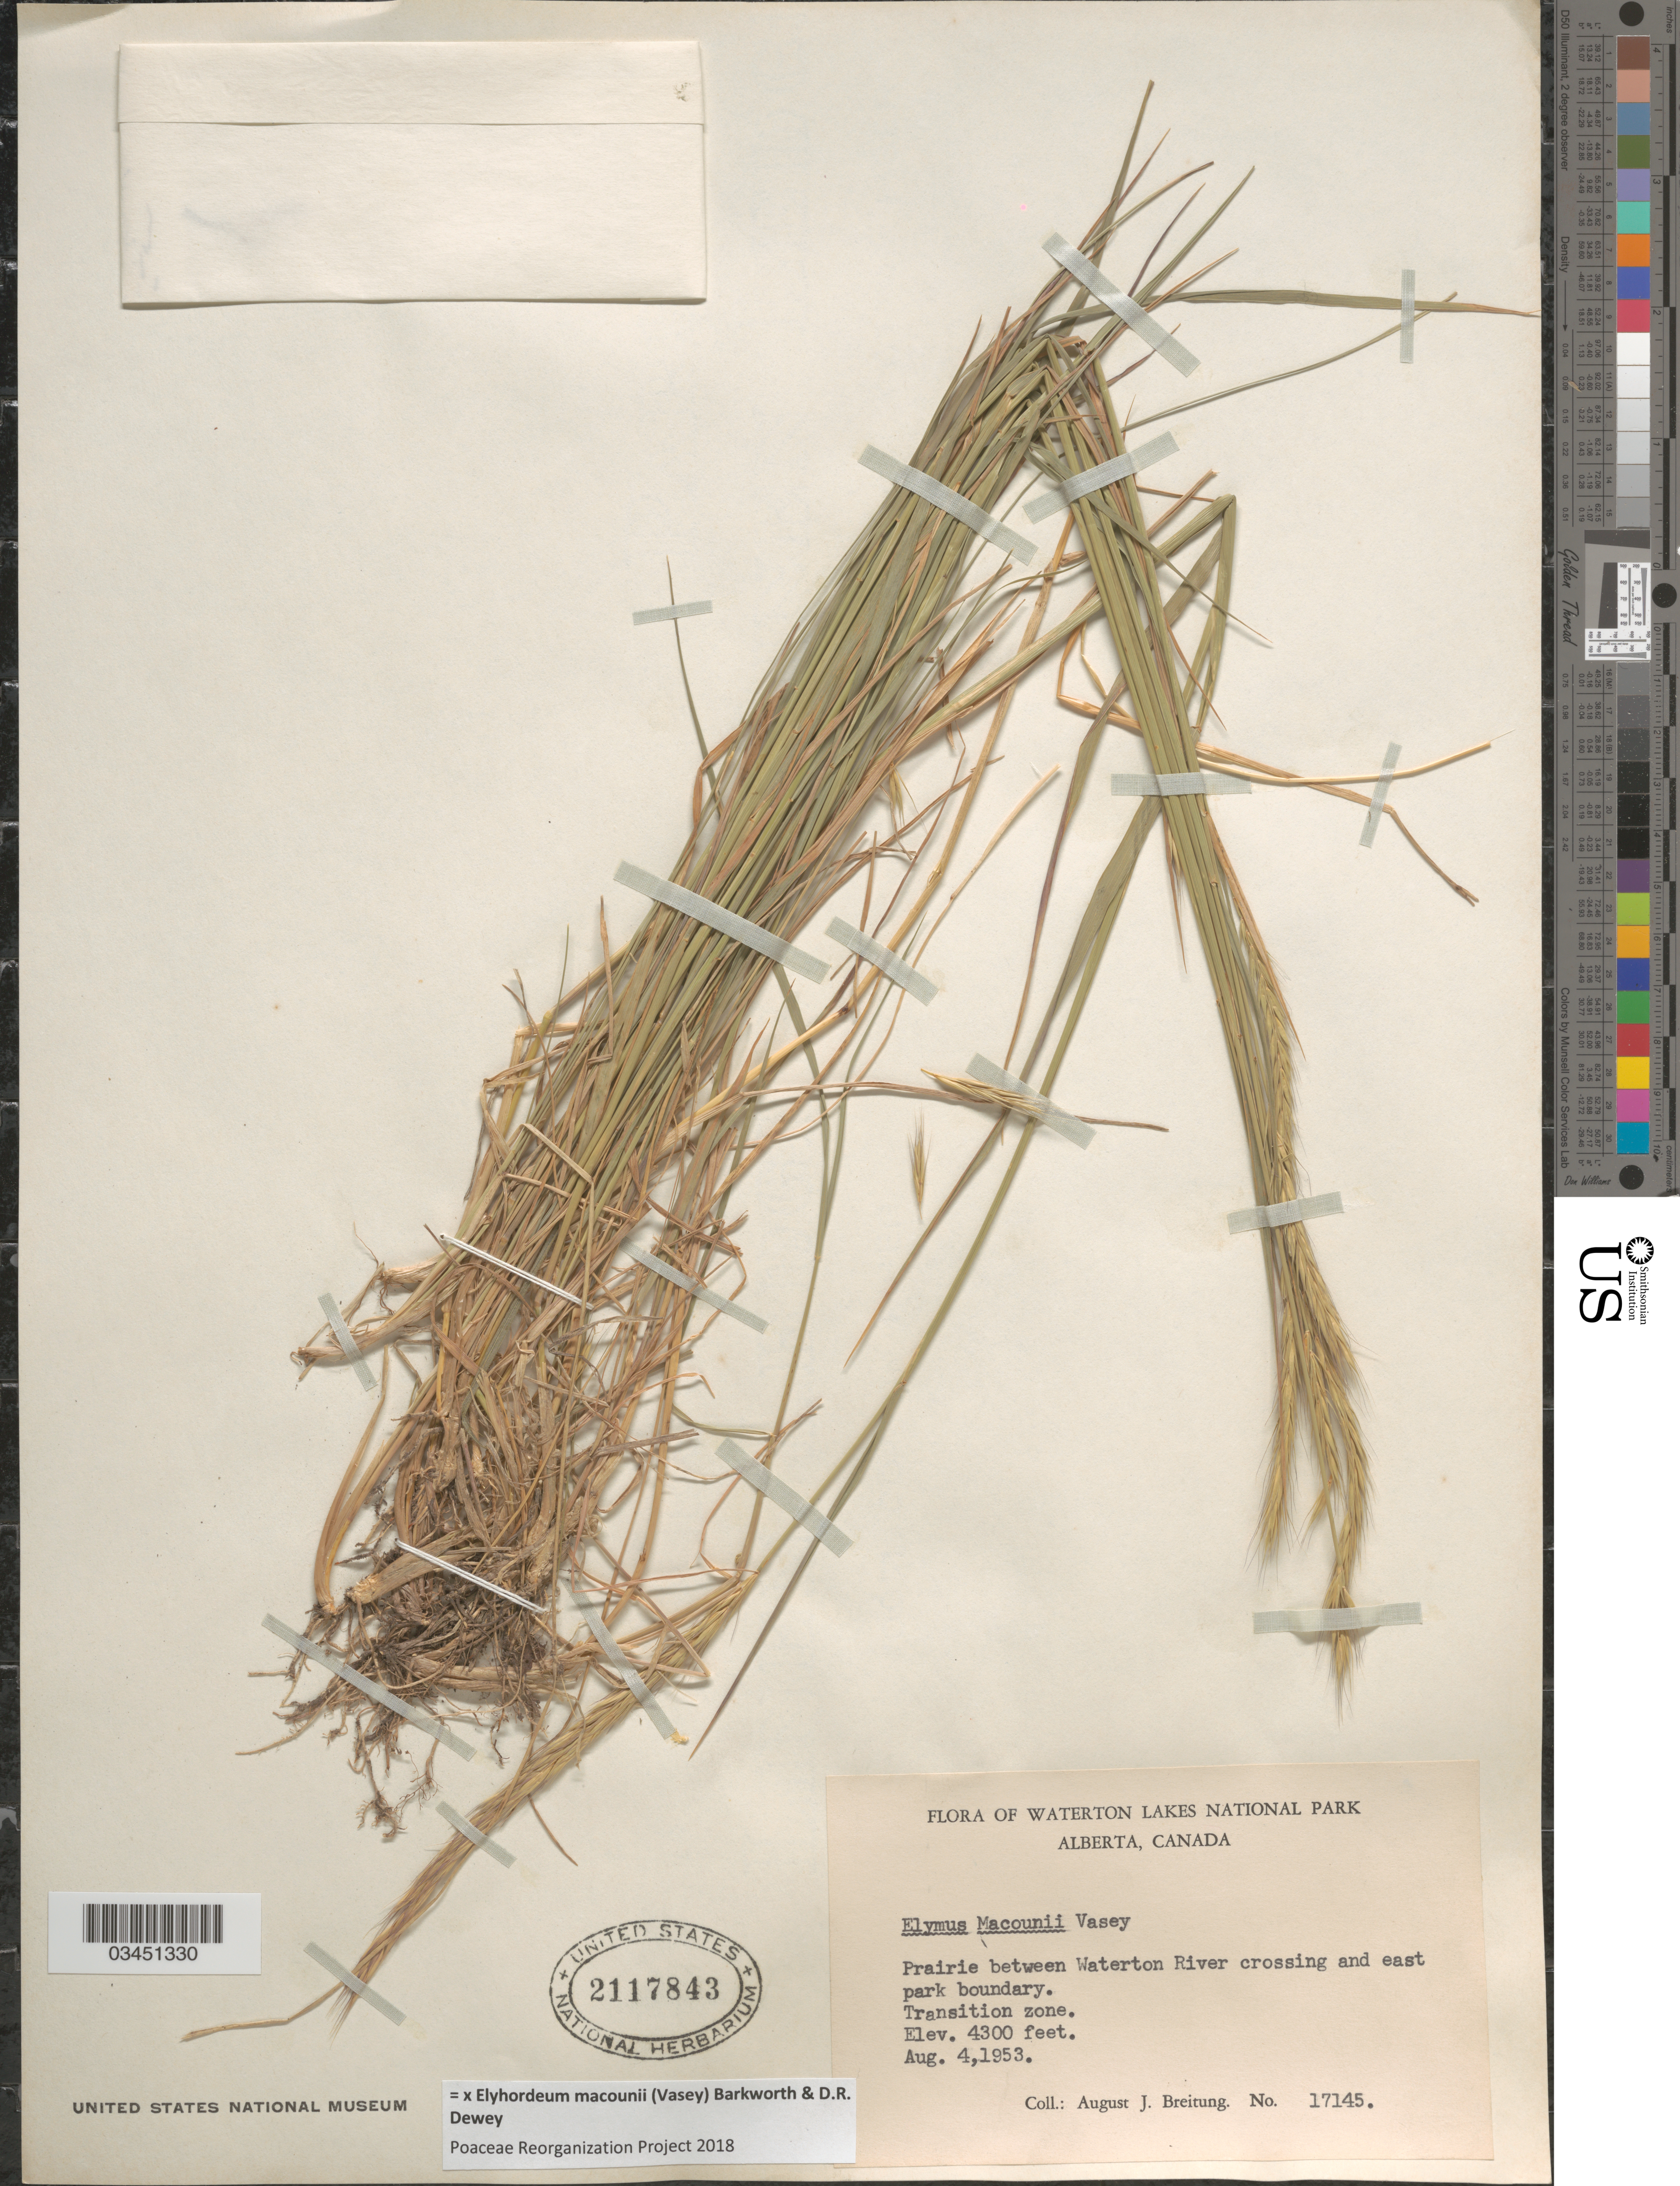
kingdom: Plantae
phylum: Tracheophyta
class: Liliopsida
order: Poales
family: Poaceae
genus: Elyhordeum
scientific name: x Elyhordeum macounii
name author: (Vasey) Barkworth & Dewey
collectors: A. Breitung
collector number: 17145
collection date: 1953-08-04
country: Canada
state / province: Alberta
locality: Waterton Lakes National Park. Prairie between Waterton River crossing and east park boundary. Transition zone.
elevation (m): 1311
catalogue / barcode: US 2117843